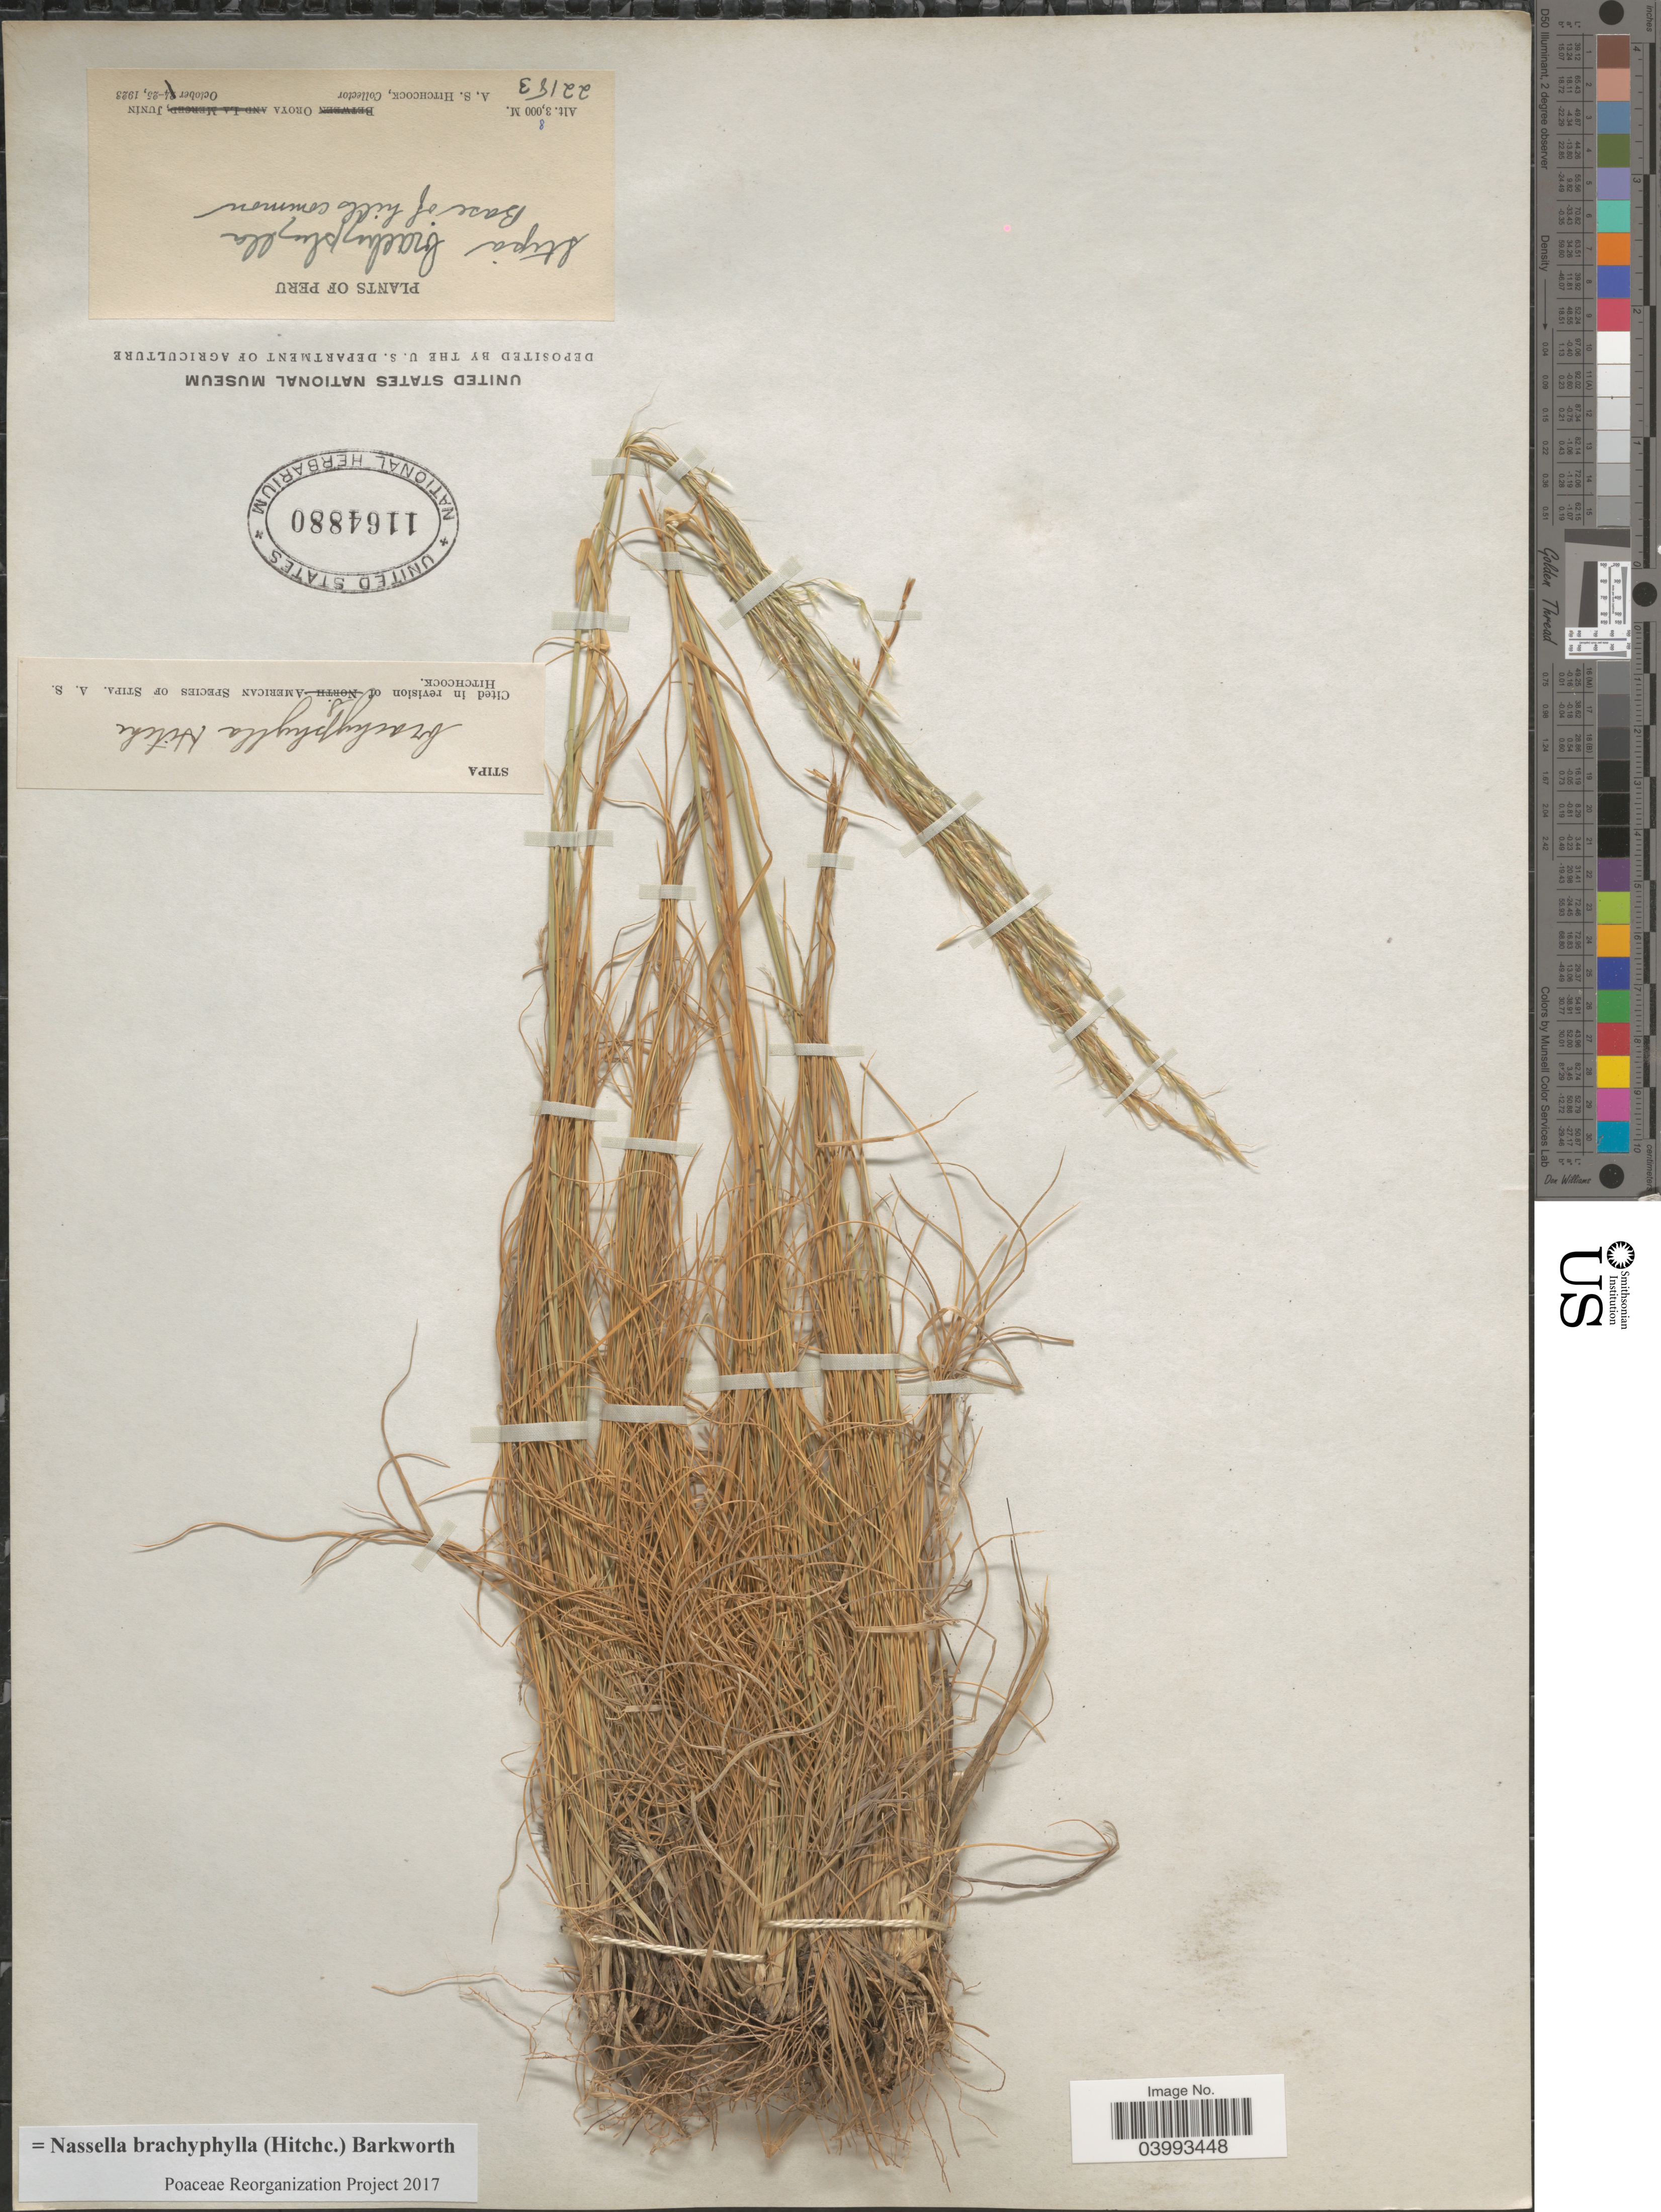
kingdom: Plantae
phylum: Tracheophyta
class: Liliopsida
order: Poales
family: Poaceae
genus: Nassella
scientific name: Nassella brachyphylla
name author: (Hitchc.) Barkworth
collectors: A. S. Hitchcock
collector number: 22183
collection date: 1923-10-25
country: Peru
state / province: Junín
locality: Oroya.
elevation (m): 3800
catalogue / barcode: US 1164880